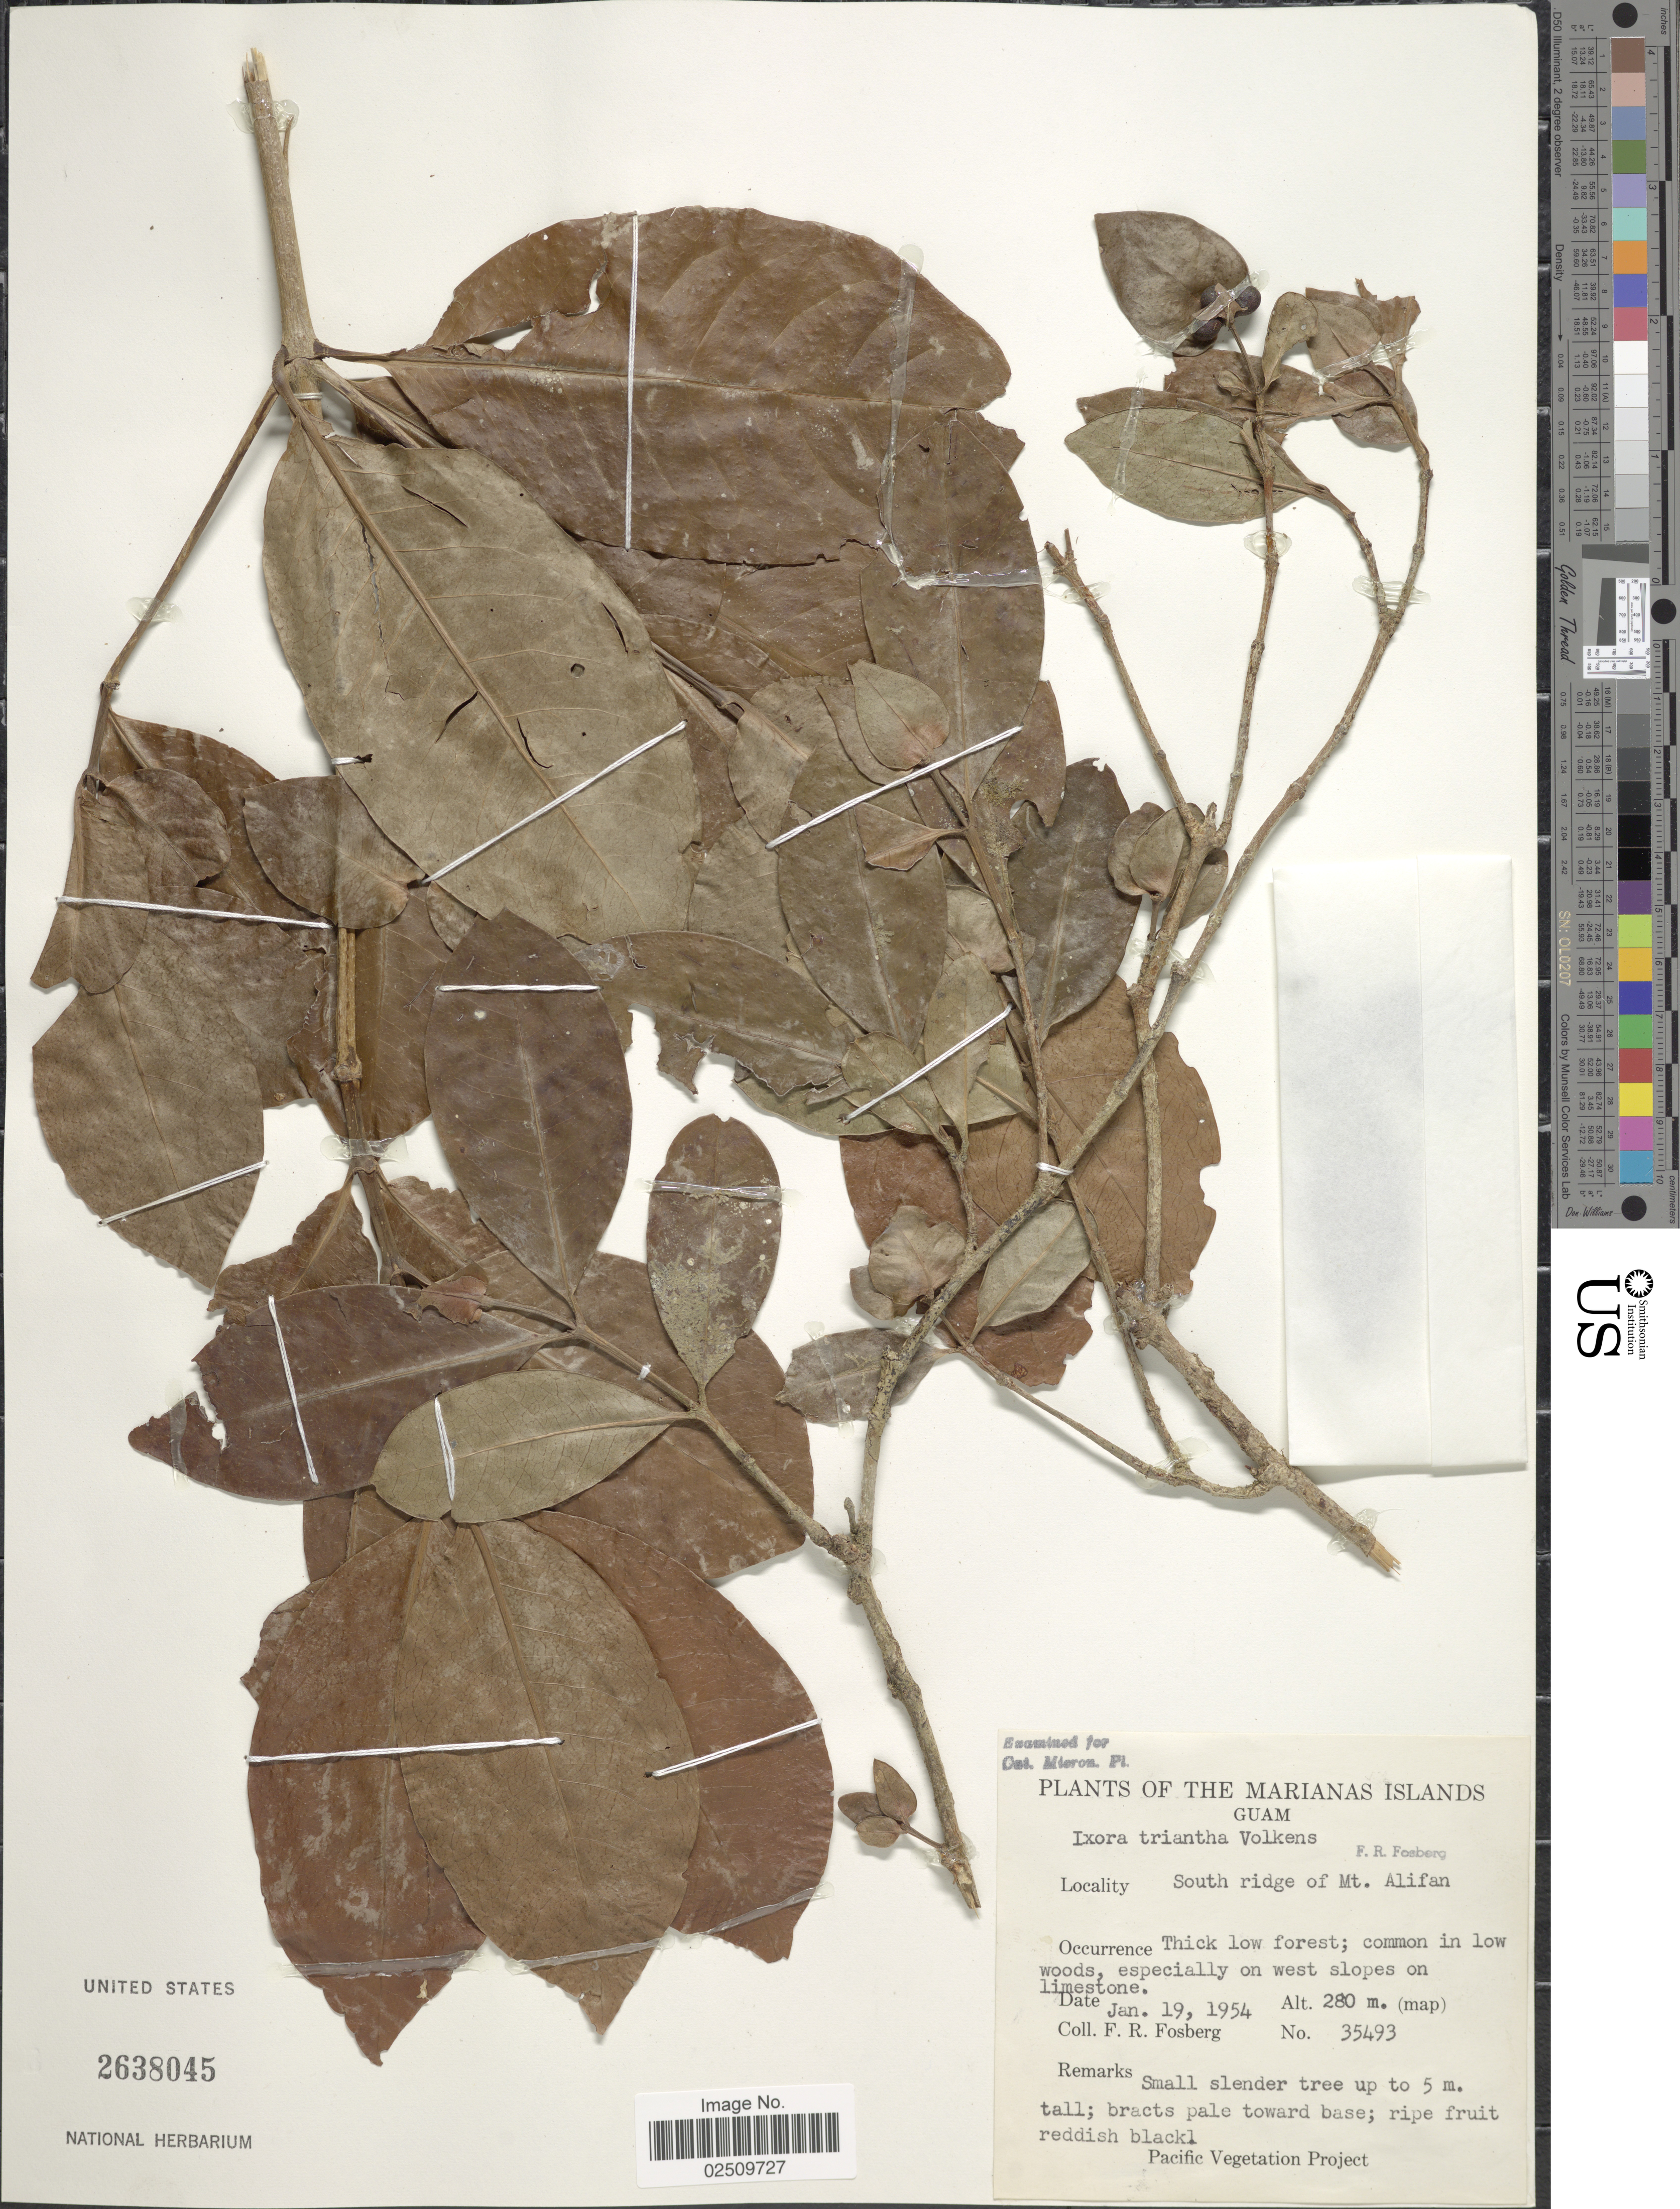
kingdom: Plantae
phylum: Tracheophyta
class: Magnoliopsida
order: Gentianales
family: Rubiaceae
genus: Ixora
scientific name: Ixora triantha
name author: Volkens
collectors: F. R. Fosberg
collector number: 35493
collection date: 1954-01-19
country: Guam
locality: The Marianas Islands, South ridge of Mt Alifan, Thick low forest; common in low woods, especially on west slopes on limestone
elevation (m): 280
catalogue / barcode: US 2638045